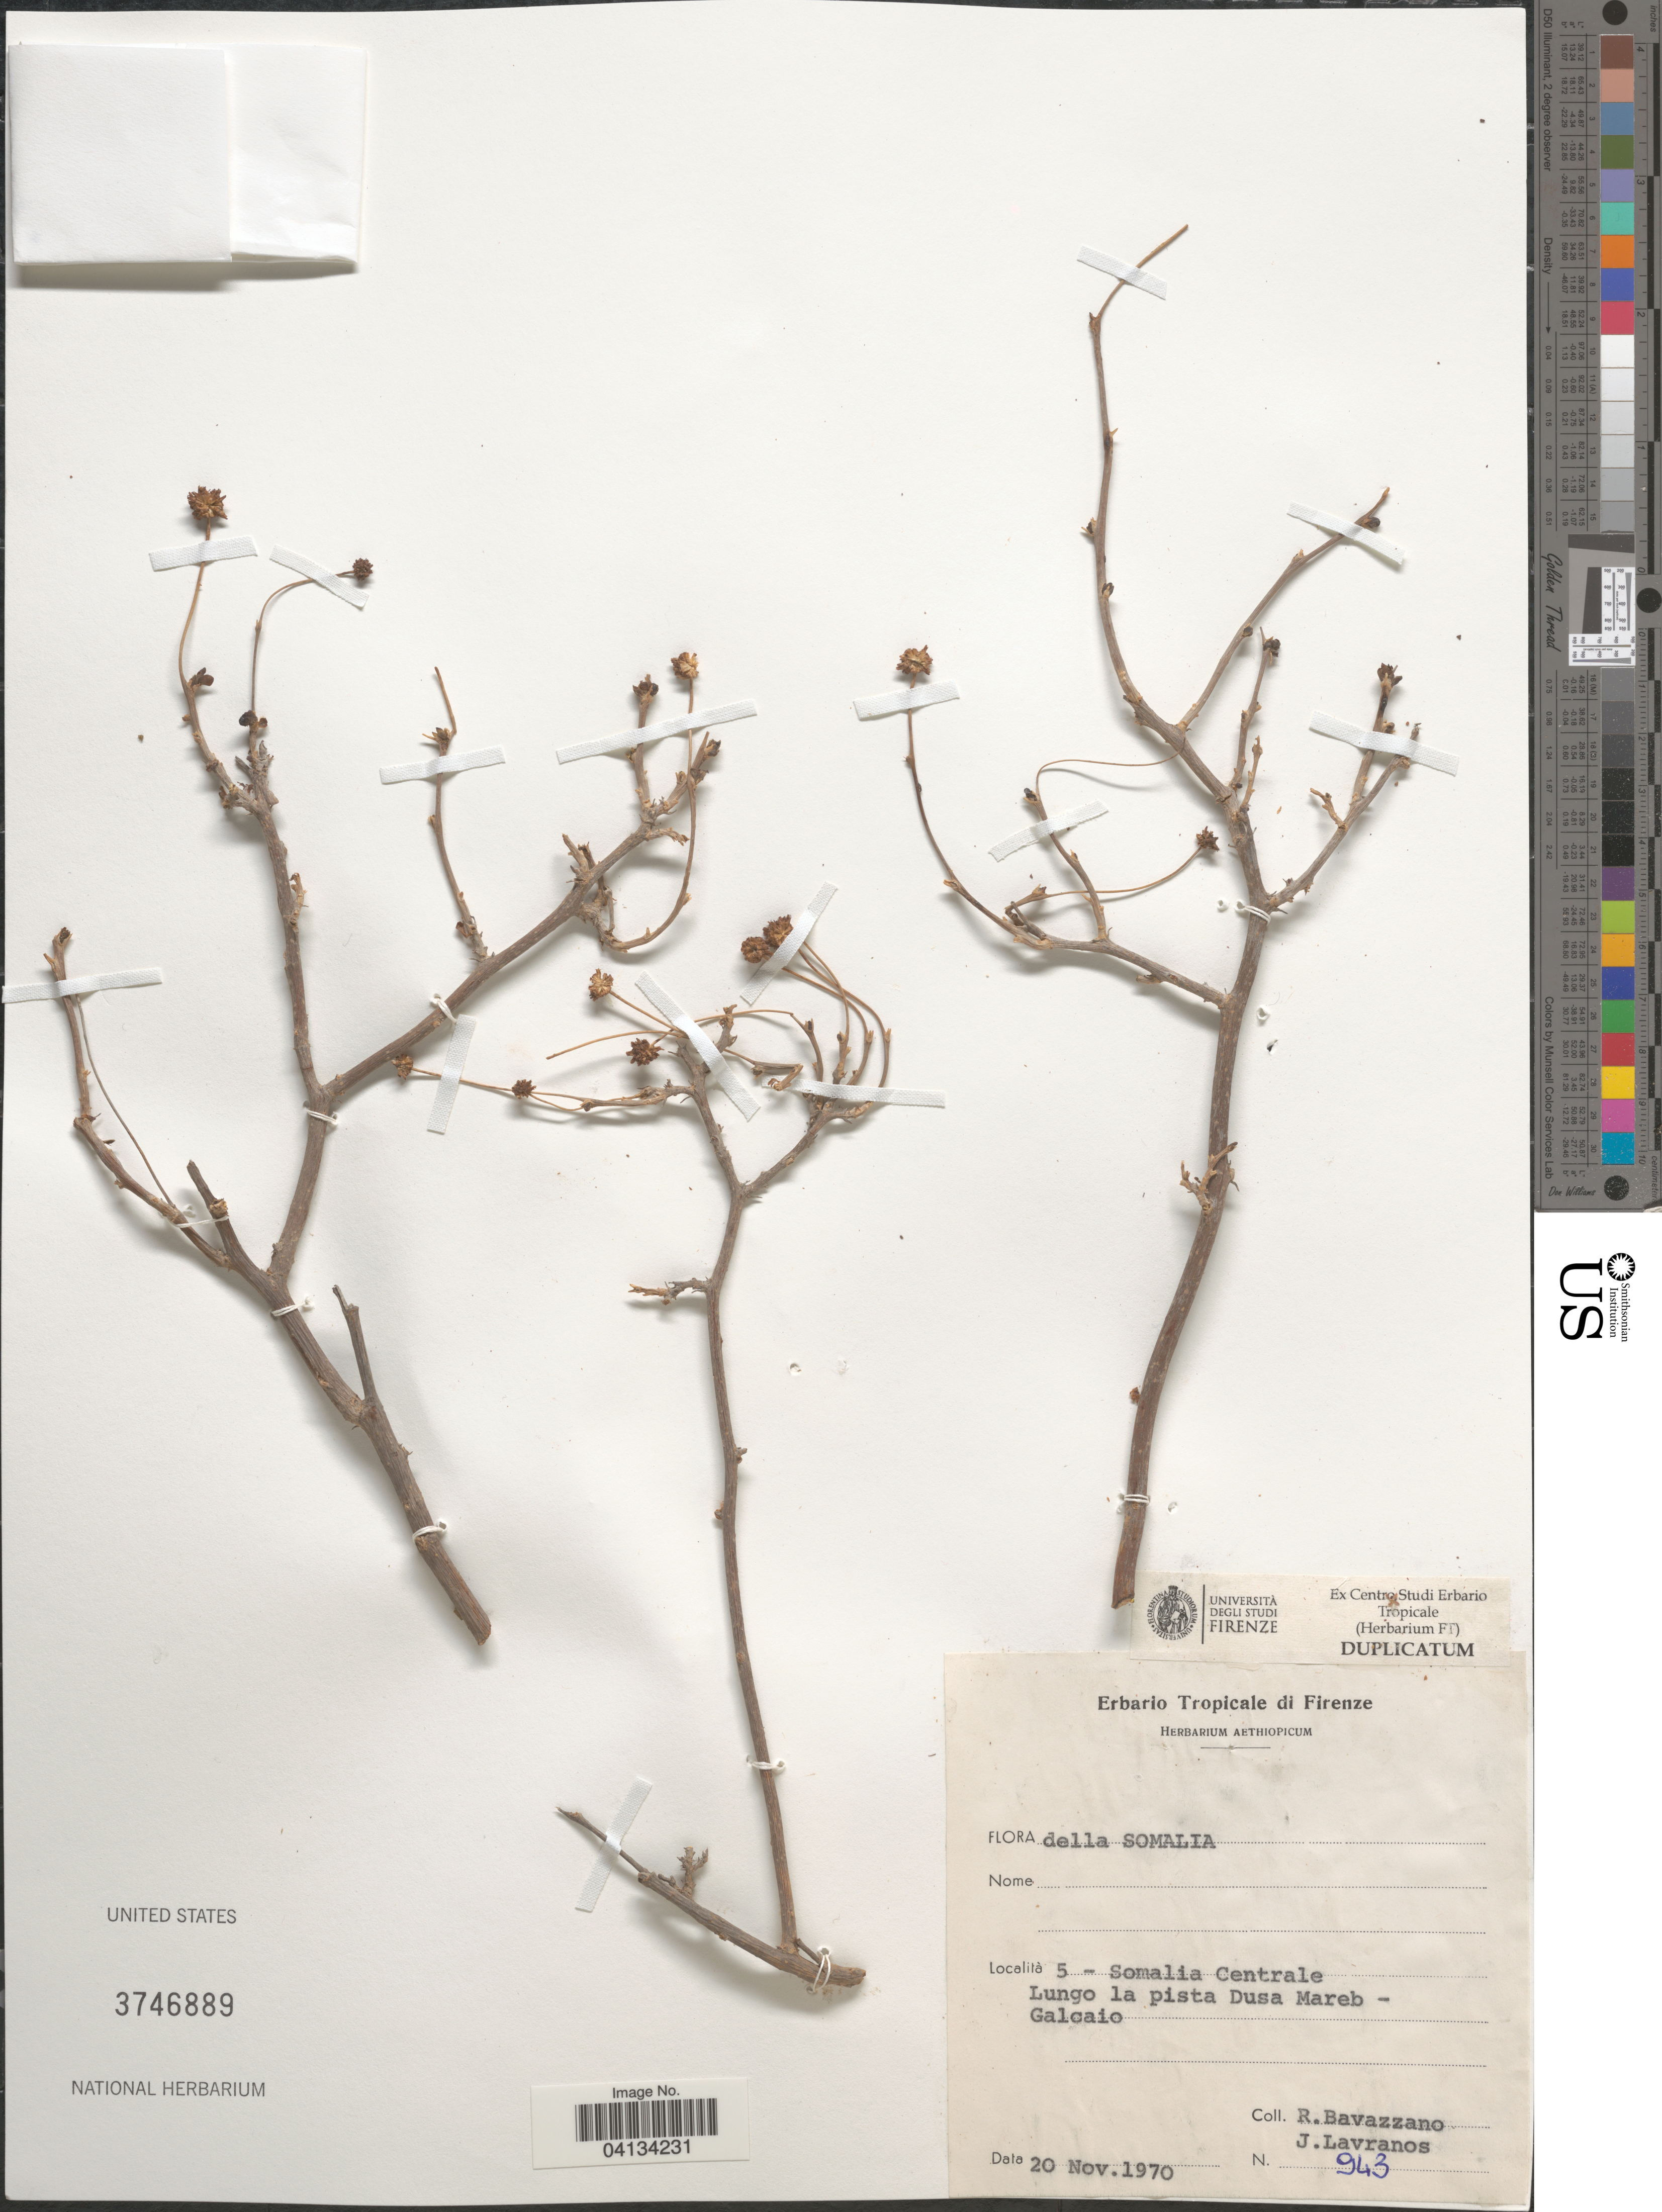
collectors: R. Bavazzano & J. Lavranos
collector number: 943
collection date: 1970-11-20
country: Somalia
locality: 5 - Somalia Centrale Lungo la pista Dusa Mareb - Galcaio.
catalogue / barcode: US 3746889